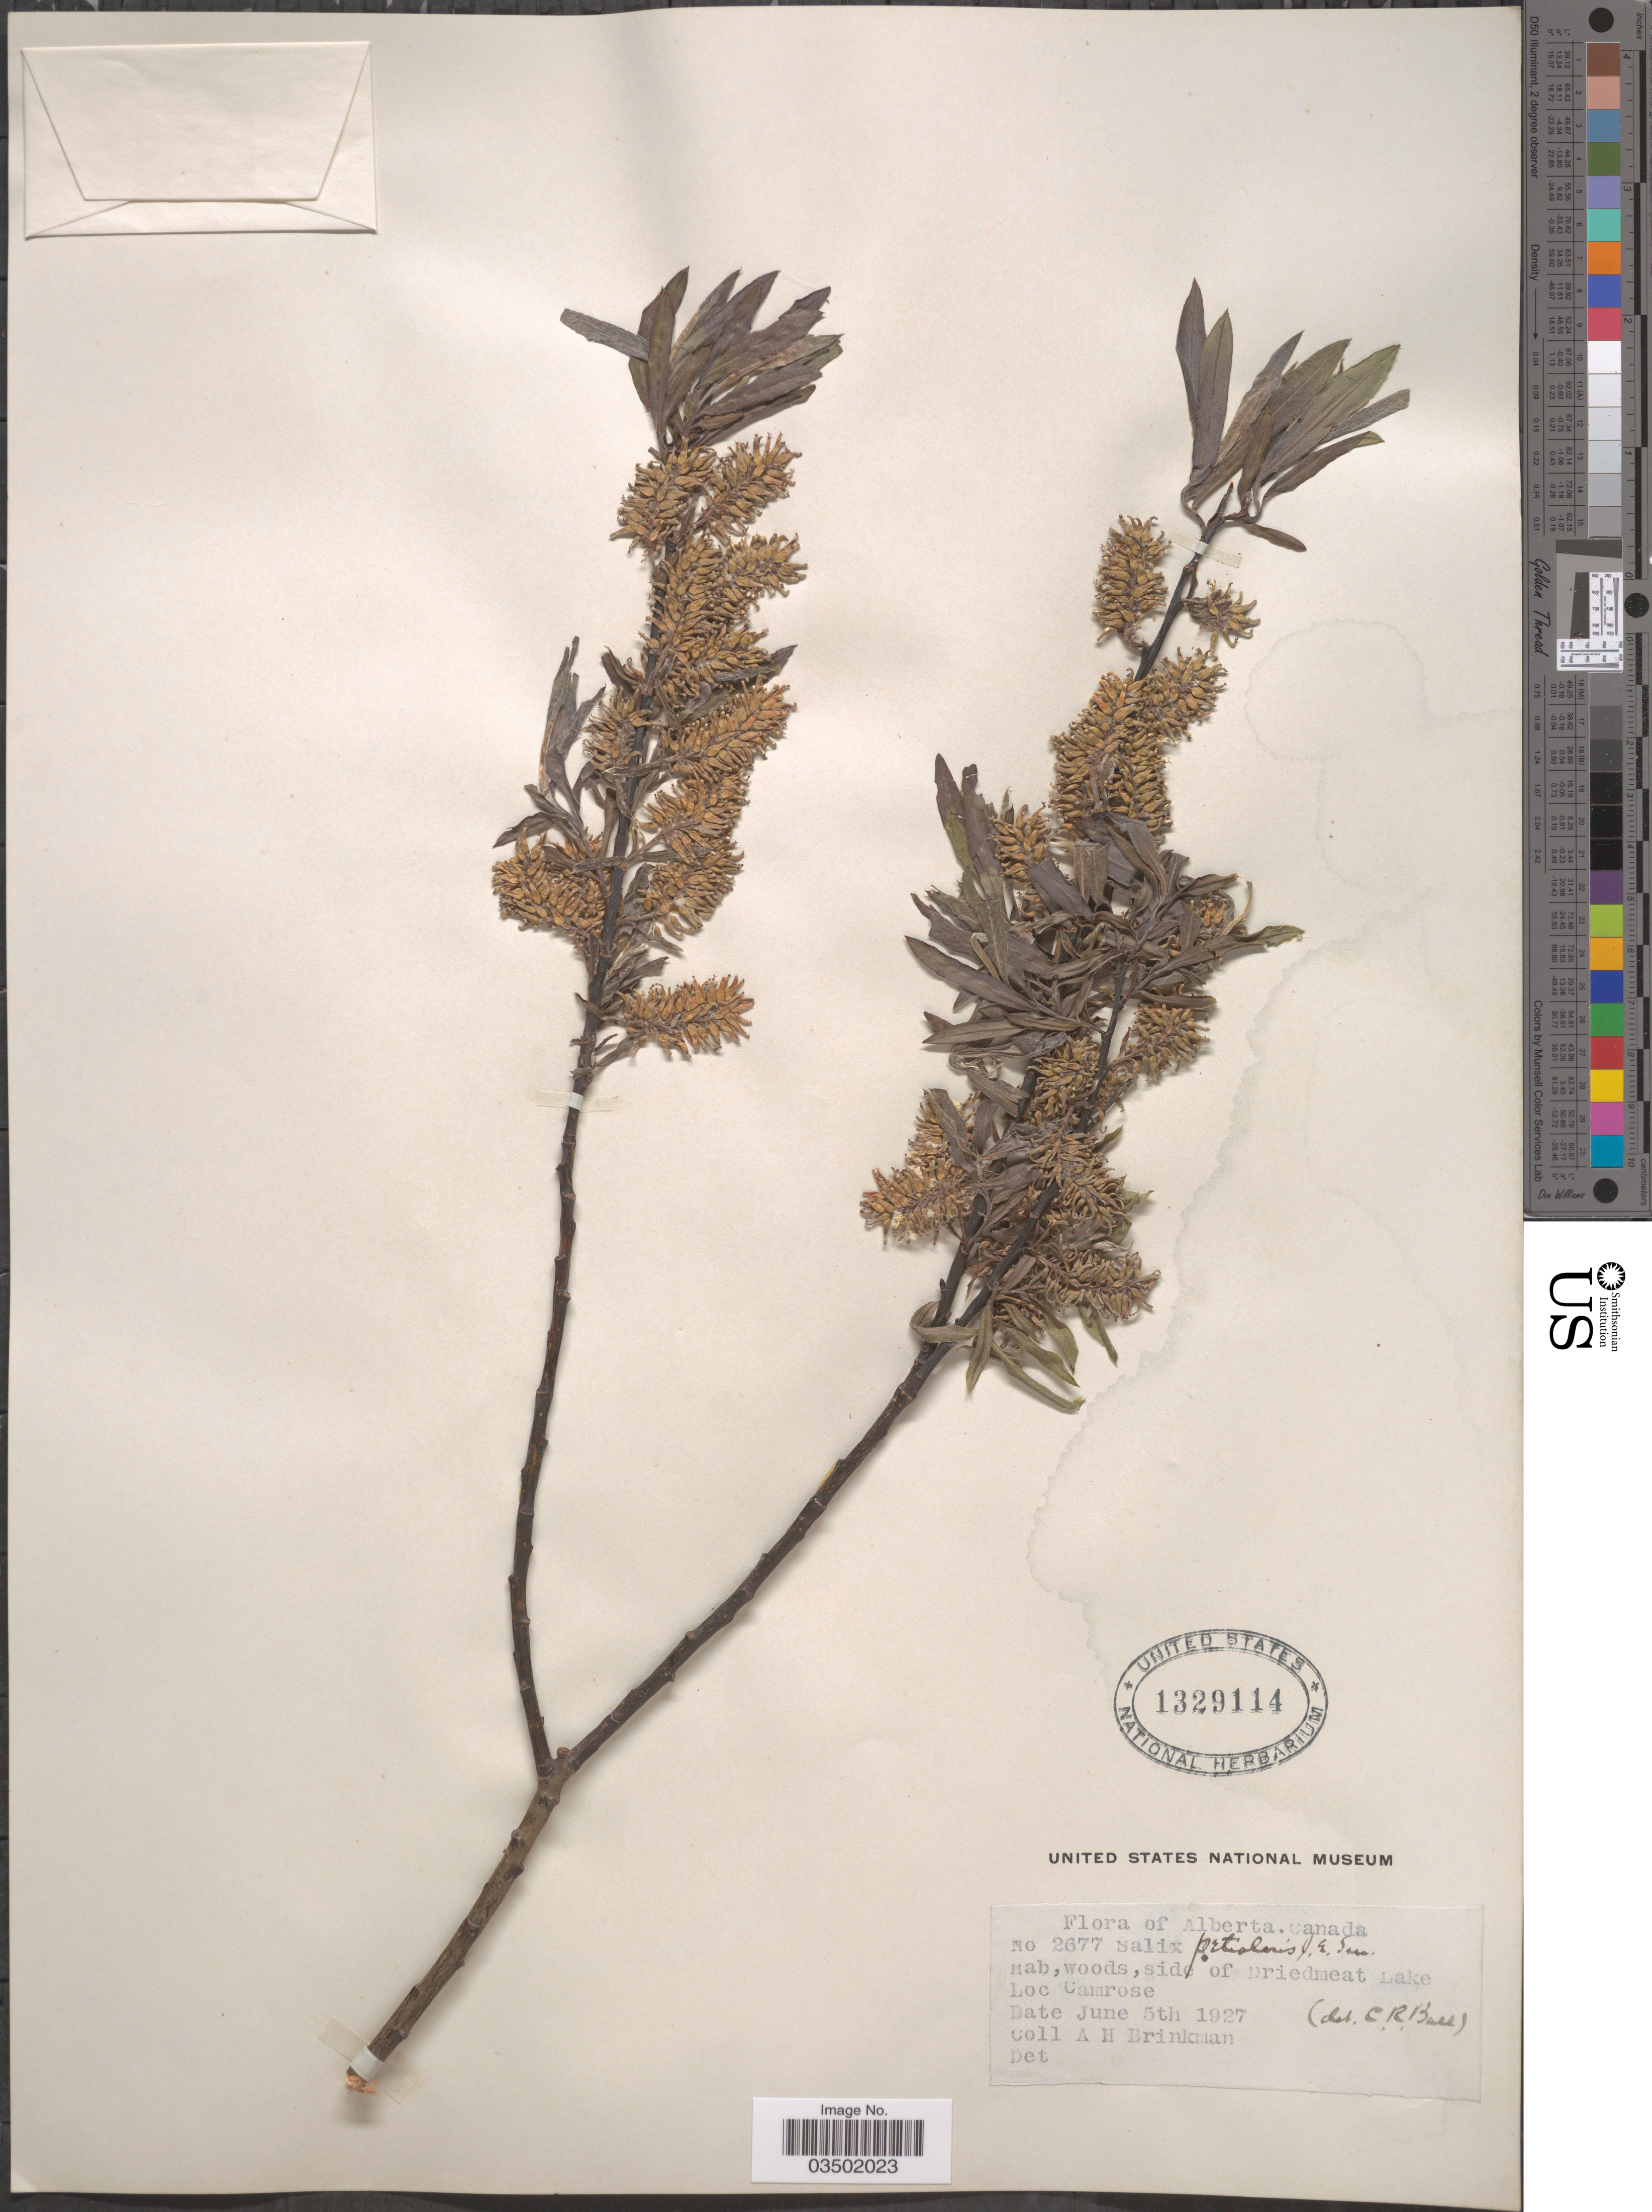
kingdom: Plantae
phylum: Tracheophyta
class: Magnoliopsida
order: Malpighiales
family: Salicaceae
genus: Salix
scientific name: Salix petiolaris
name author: Sm.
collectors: A. Brinkman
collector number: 2677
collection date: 1927-06-05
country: Canada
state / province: Alberta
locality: Side of Driedmeat Lake. Camrose.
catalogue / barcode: US 1929114